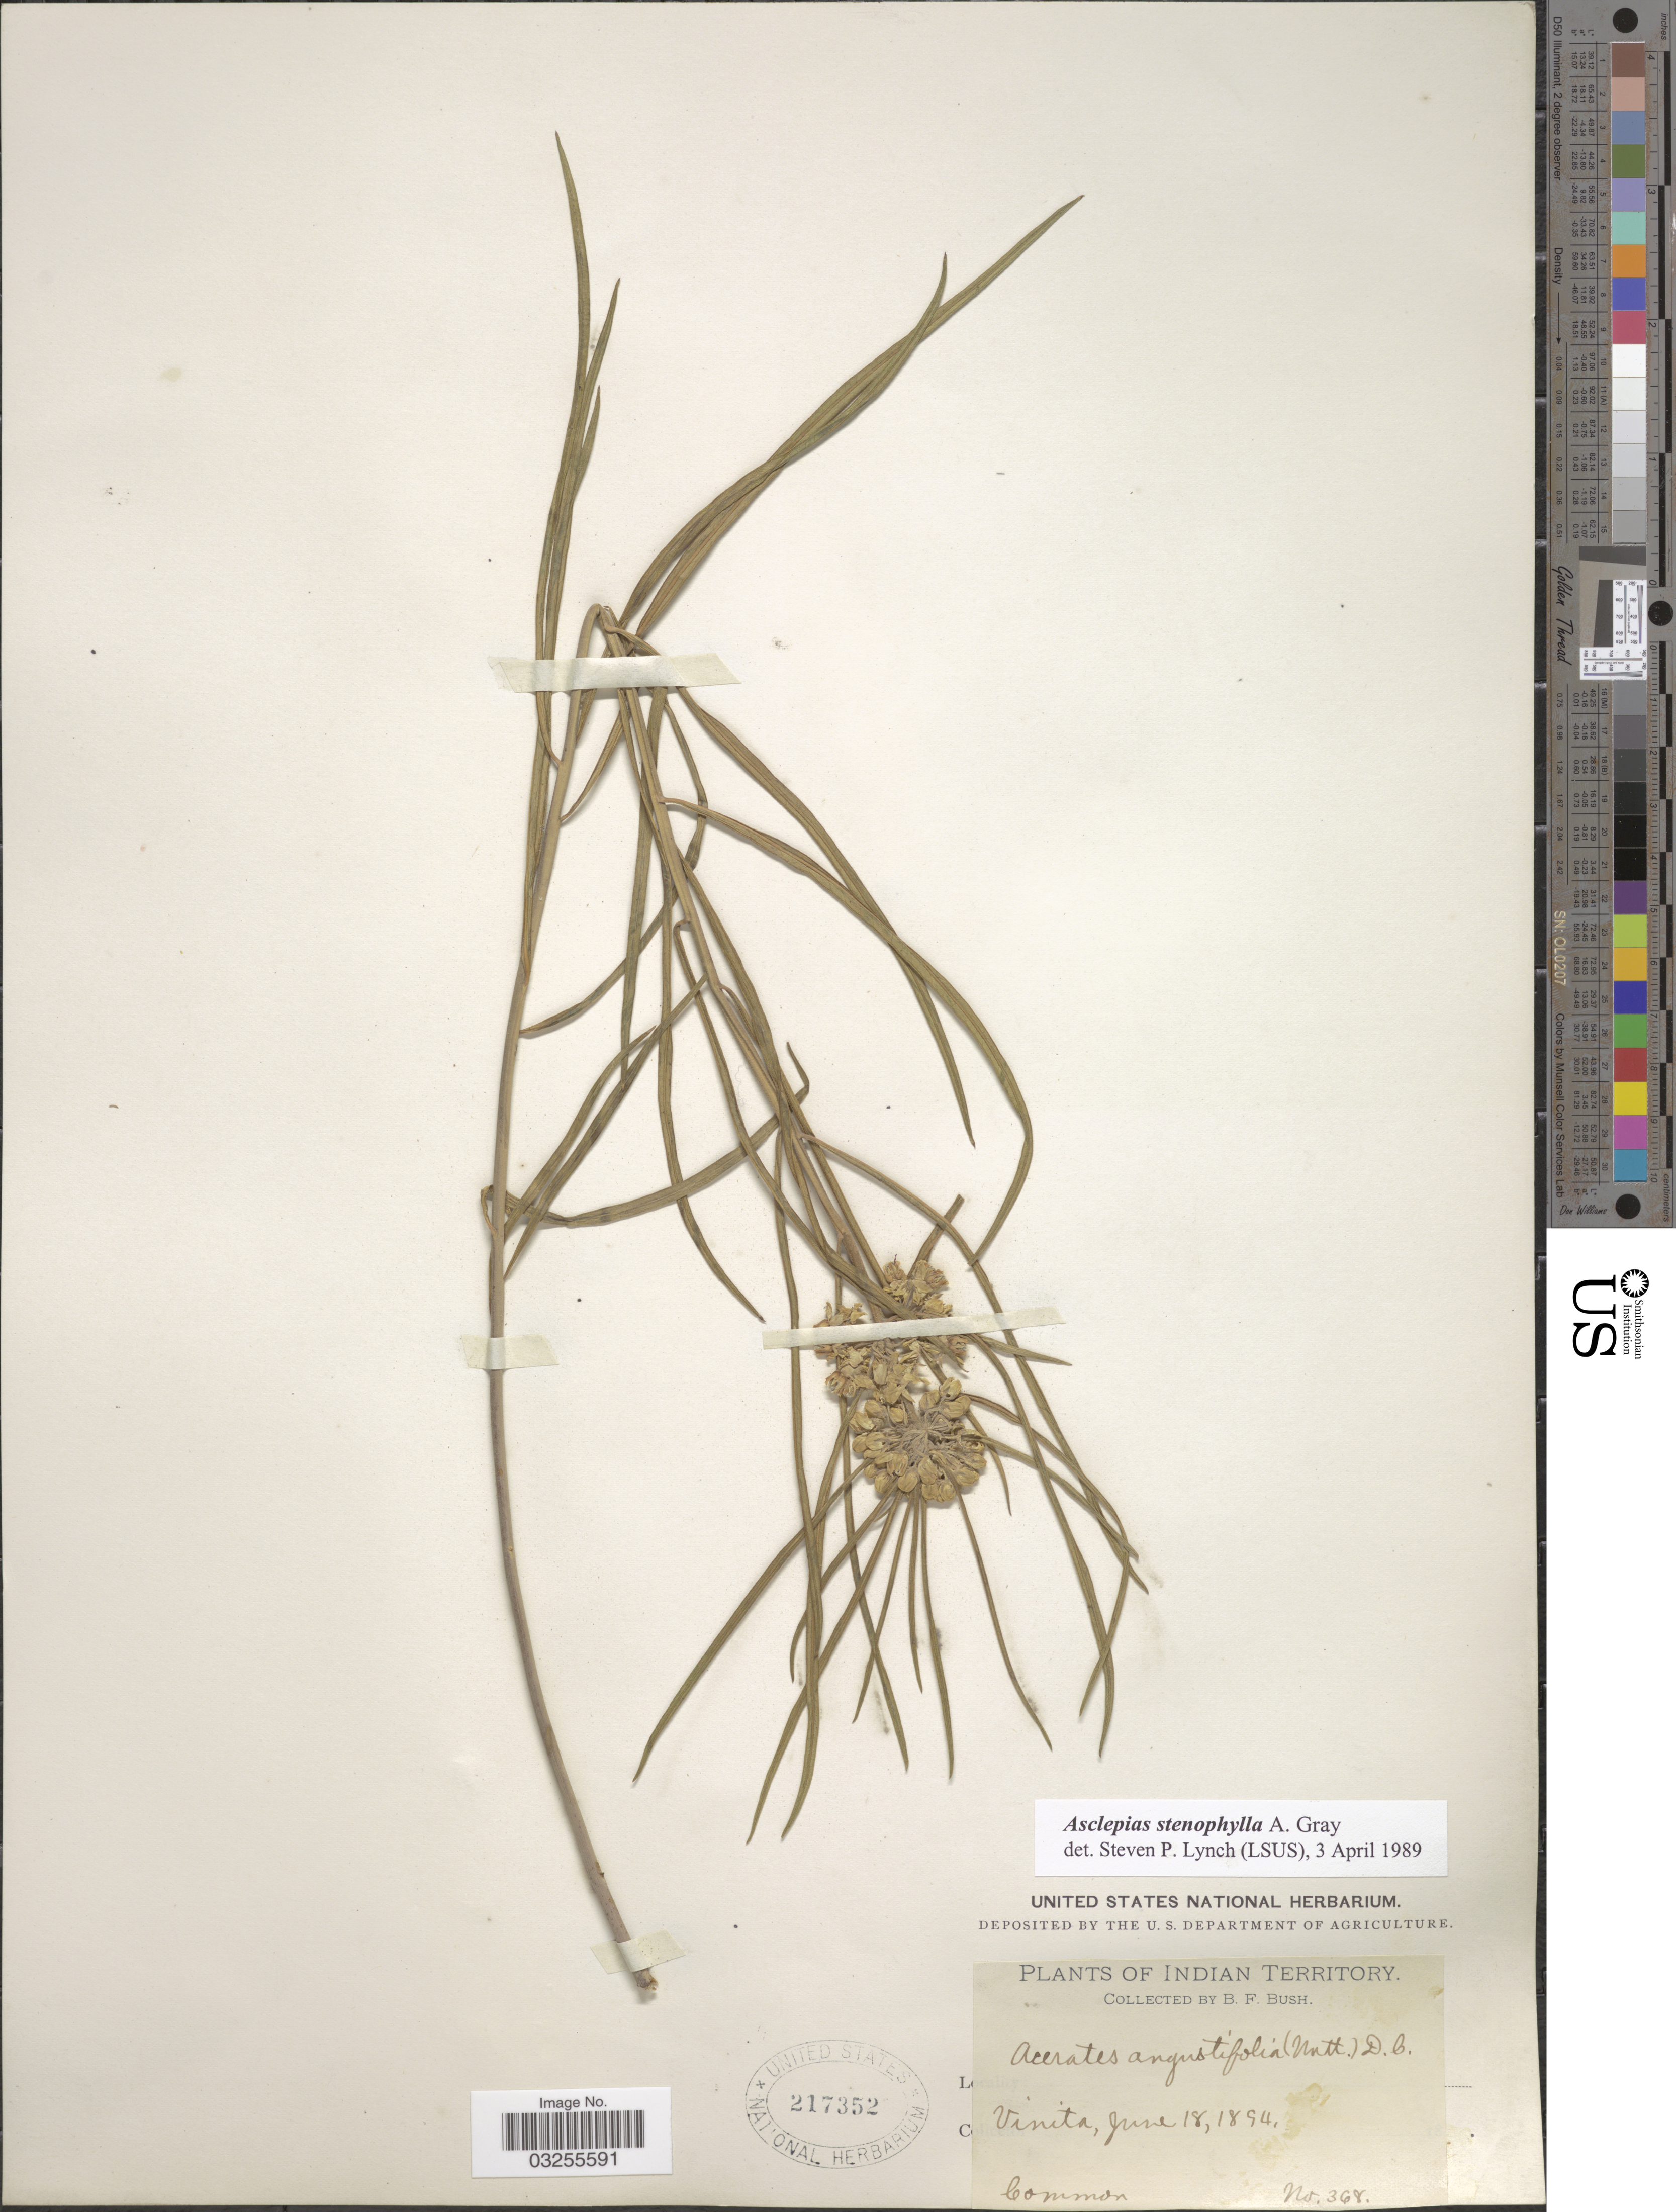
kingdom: Plantae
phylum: Tracheophyta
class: Magnoliopsida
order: Gentianales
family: Apocynaceae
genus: Asclepias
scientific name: Asclepias stenophylla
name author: A. Gray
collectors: B. F. Bush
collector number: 368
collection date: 1894-06-18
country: United States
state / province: Oklahoma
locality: Indian Territory. Vinita.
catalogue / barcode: US 217352